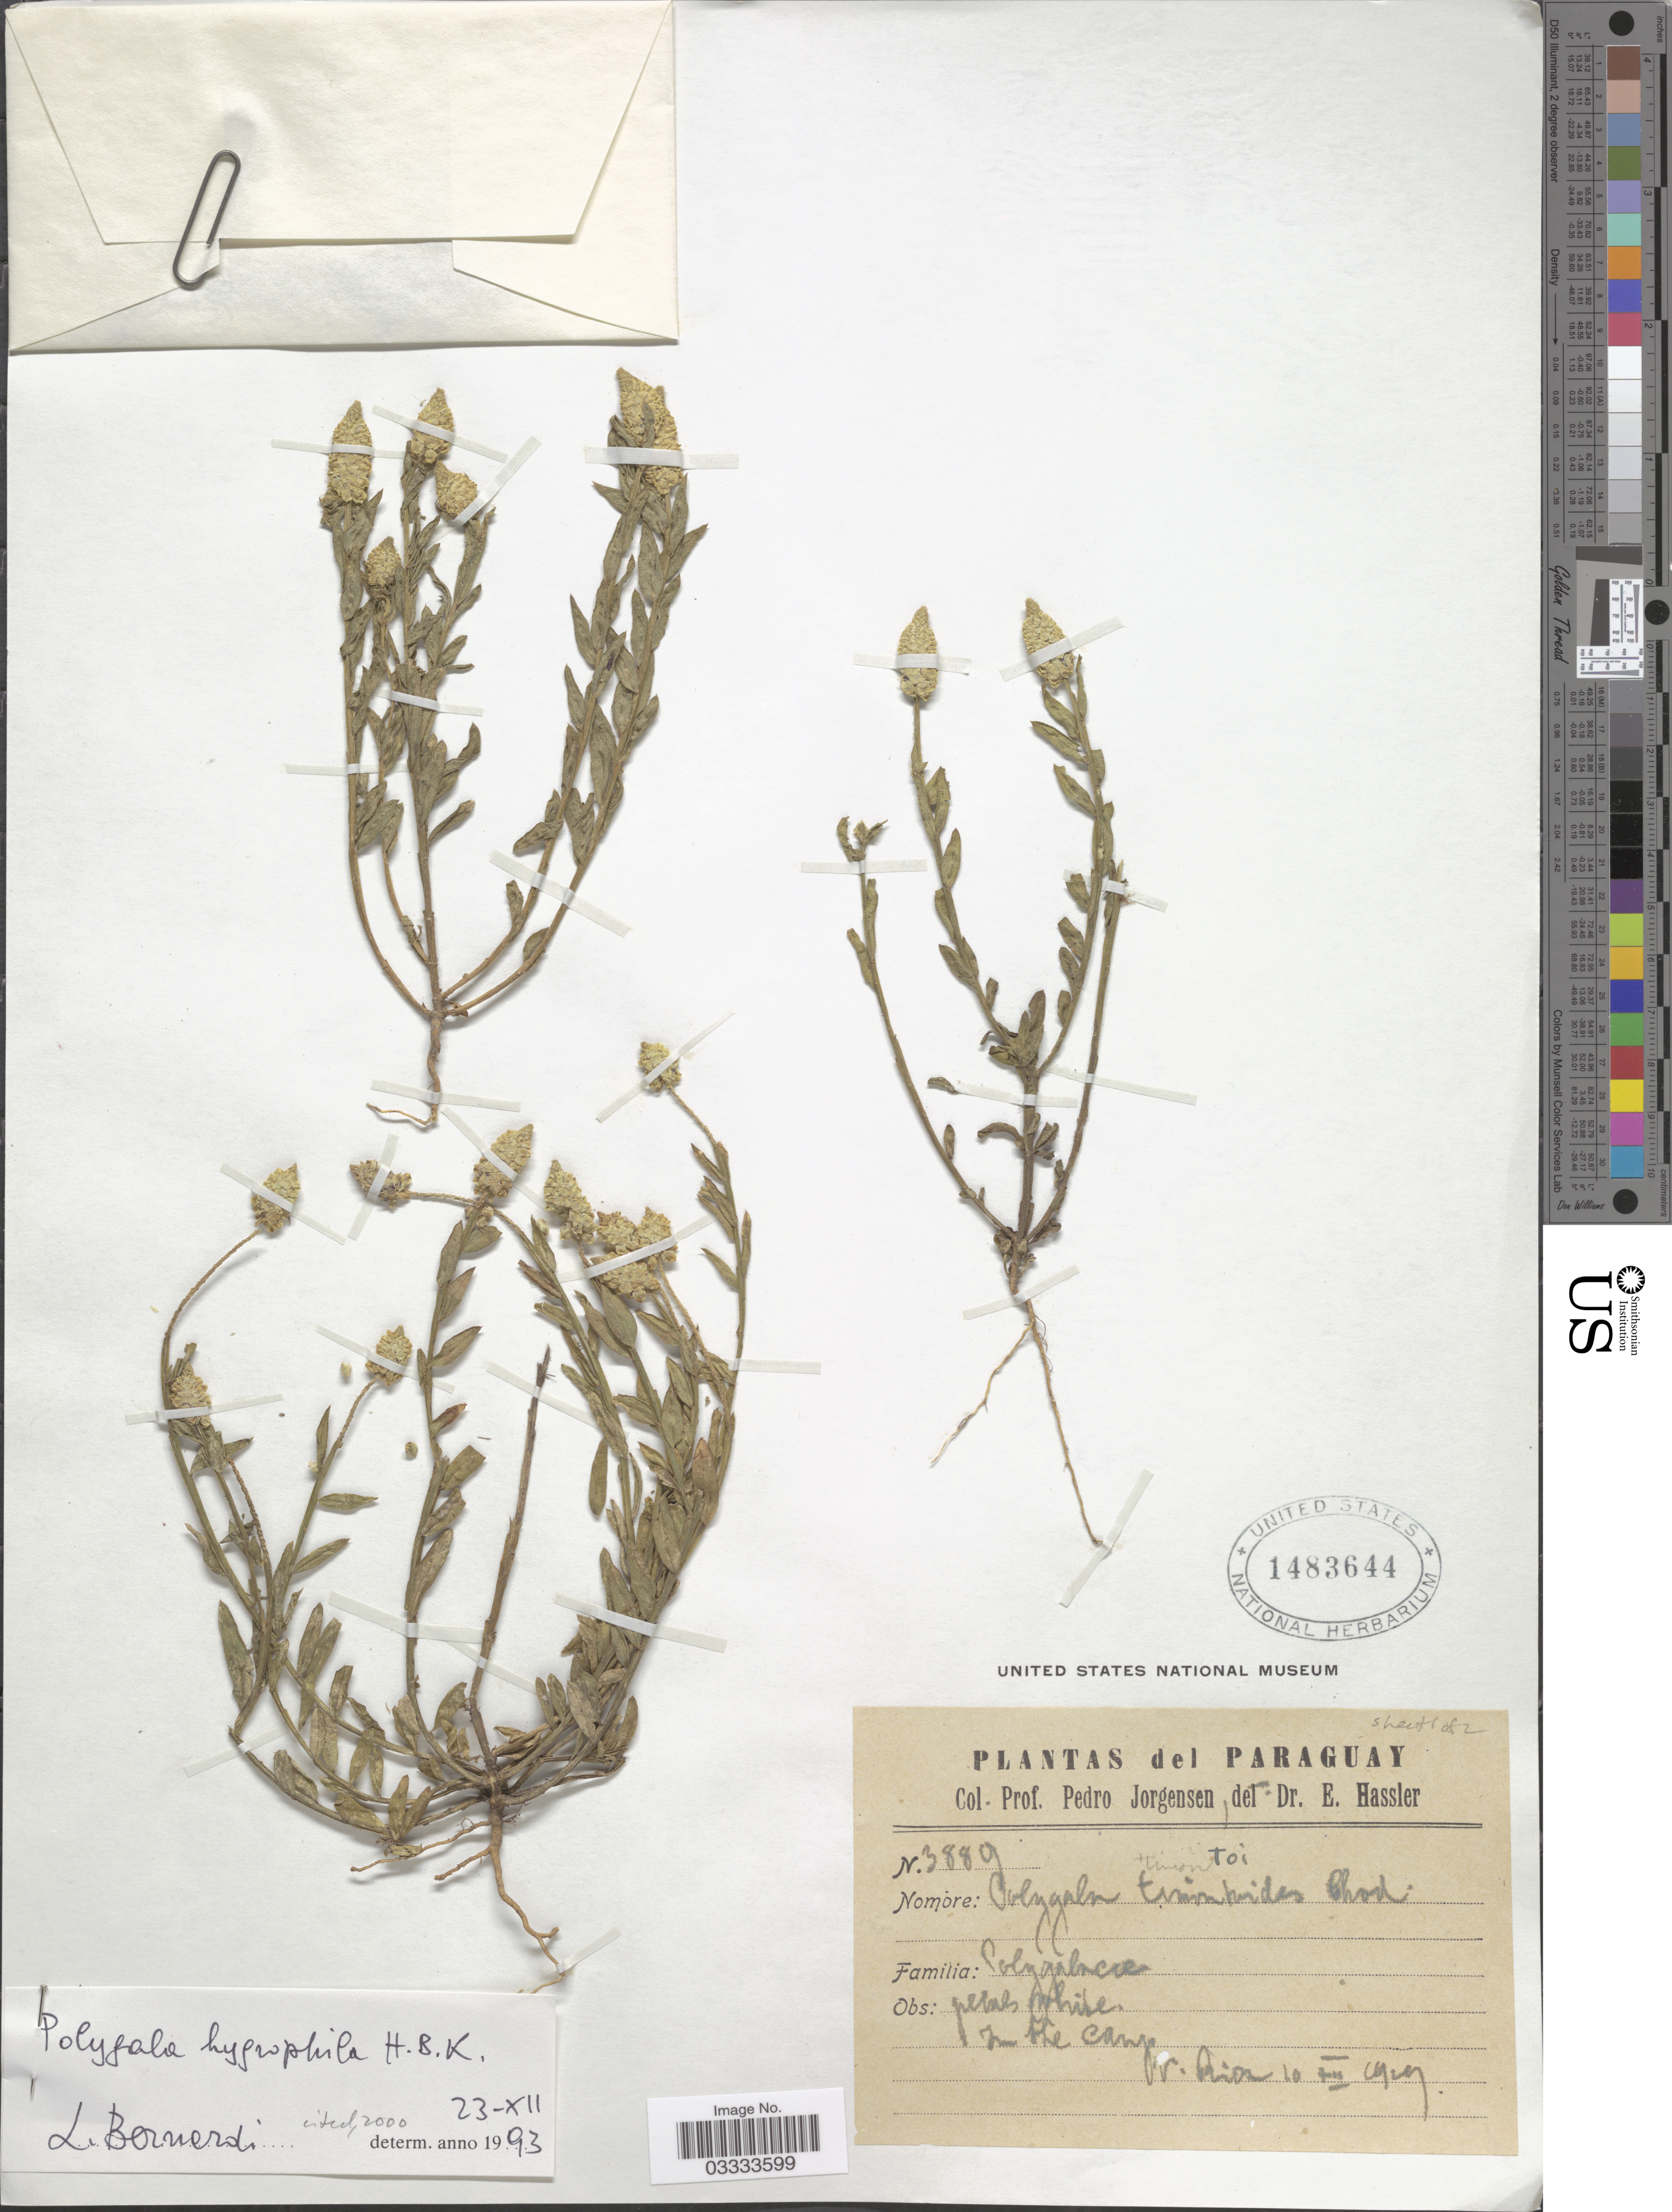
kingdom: Plantae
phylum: Tracheophyta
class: Magnoliopsida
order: Fabales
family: Polygalaceae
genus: Polygala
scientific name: Polygala hygrophila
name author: Kunth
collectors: P. Jörgensen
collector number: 3889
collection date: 1929-12-10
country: Paraguay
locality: In the camp. Pr [interpreted]. Rios [interpreted].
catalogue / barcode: US 1483644